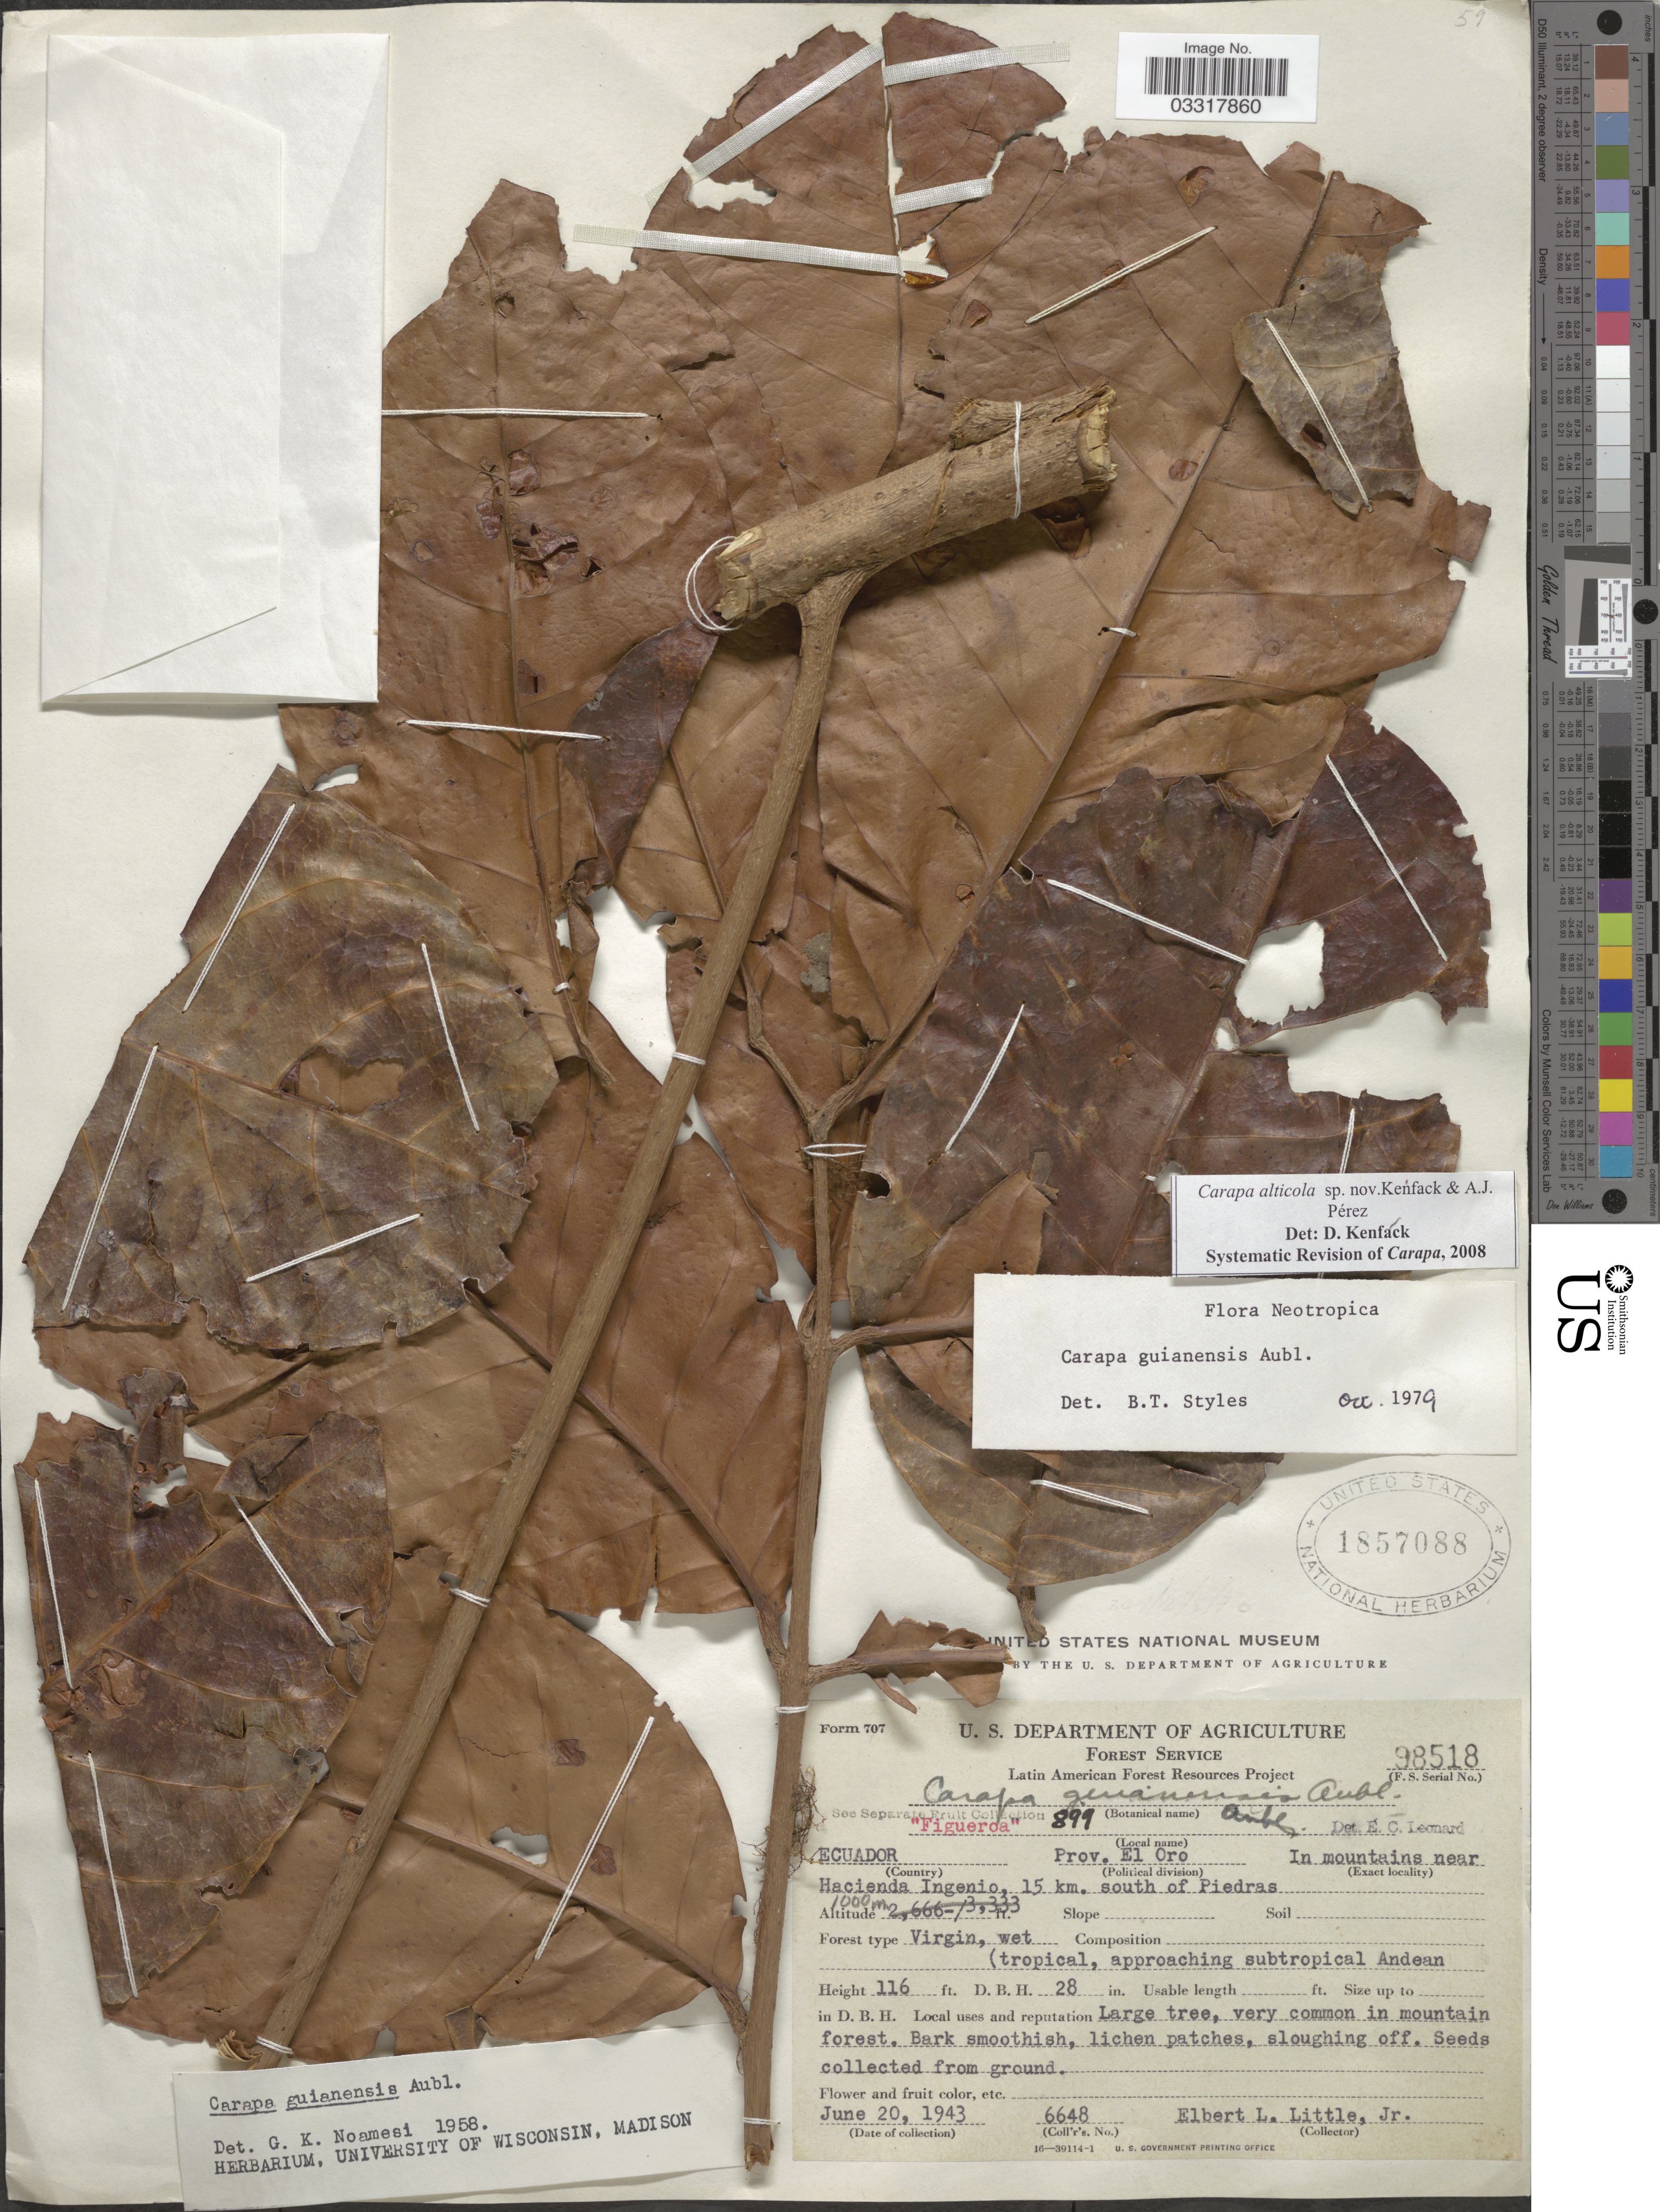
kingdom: Plantae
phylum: Tracheophyta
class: Magnoliopsida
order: Sapindales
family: Meliaceae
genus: Carapa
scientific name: Carapa alticola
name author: Kenfack & Á.J. Pérez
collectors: E. L. Little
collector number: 6648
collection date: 1943-06-20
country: Ecuador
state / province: El Oro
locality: In mountains near Hacienda Ingenio, 15 km. south of Piedras.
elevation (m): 1000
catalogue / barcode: US 1857088